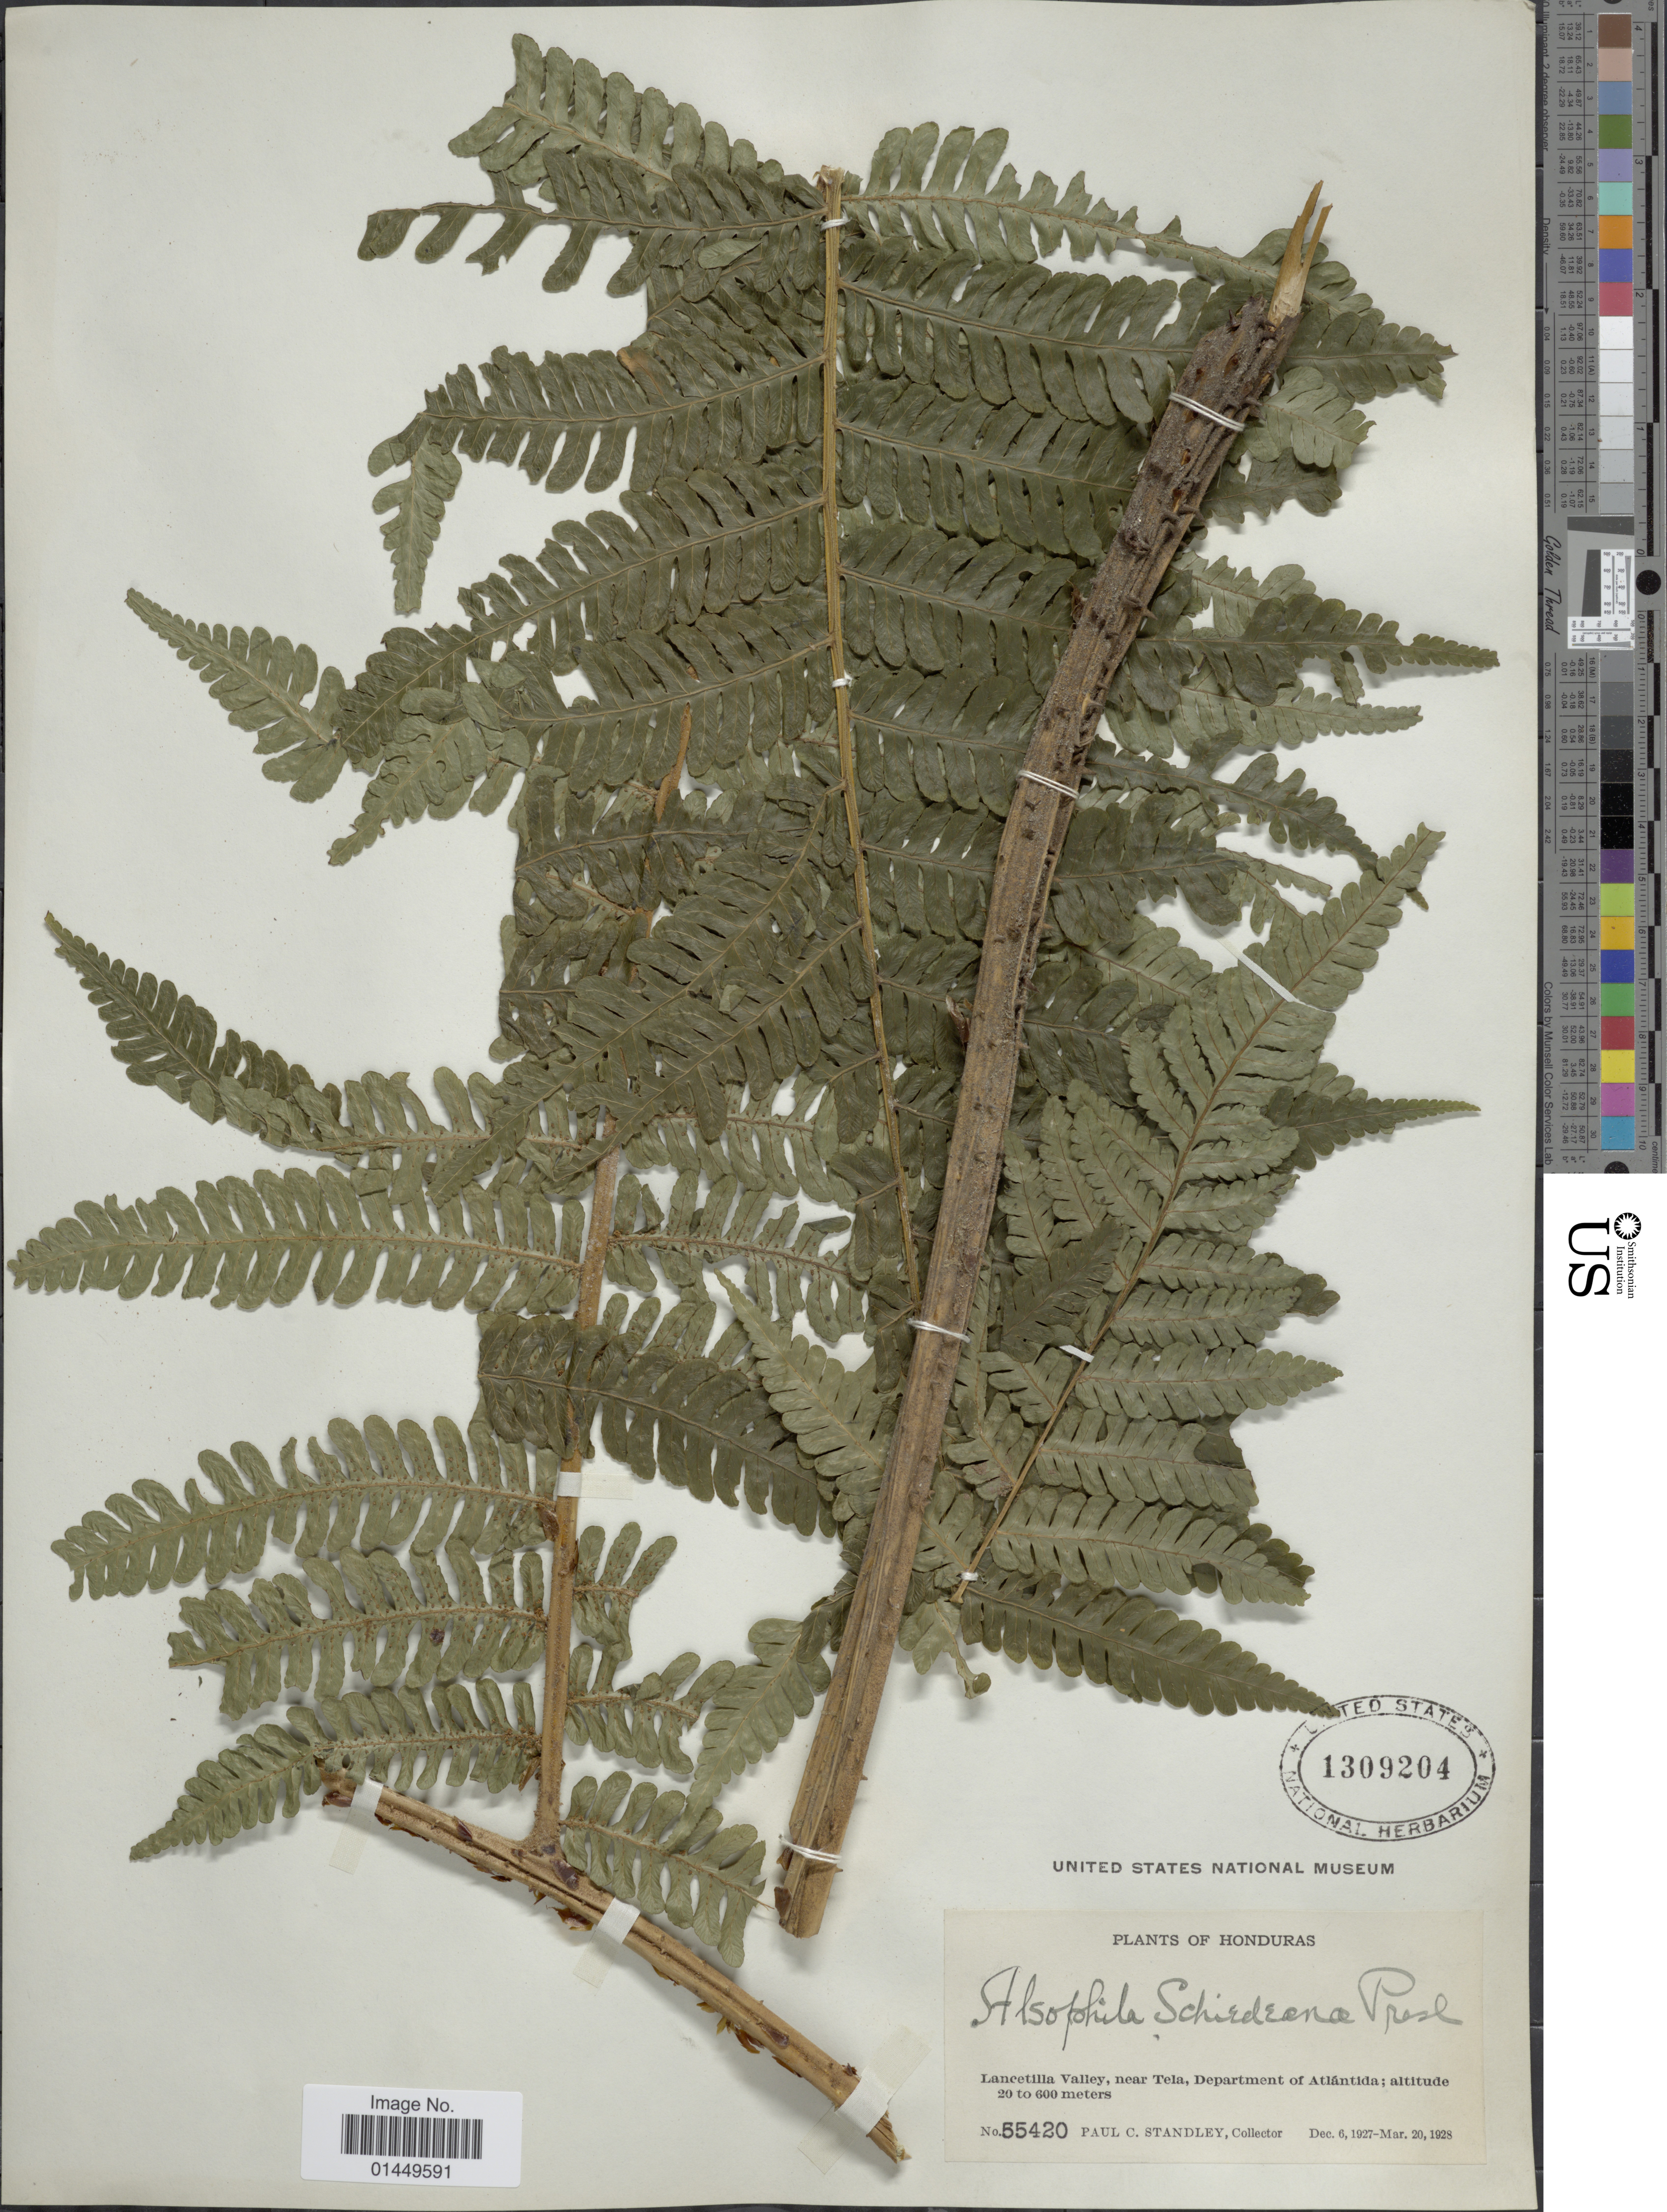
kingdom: Plantae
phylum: Tracheophyta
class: Polypodiopsida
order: Cyatheales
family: Cyatheaceae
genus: Cyathea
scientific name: Cyathea schiedeana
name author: (C. Presl) Domin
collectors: P. C. Standley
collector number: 55420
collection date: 1927-12-06/1928-03-20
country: Honduras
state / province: Atlántida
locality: Lancetilla Valley, near Tela, Department of Atlantida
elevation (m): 20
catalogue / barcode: US 1309204